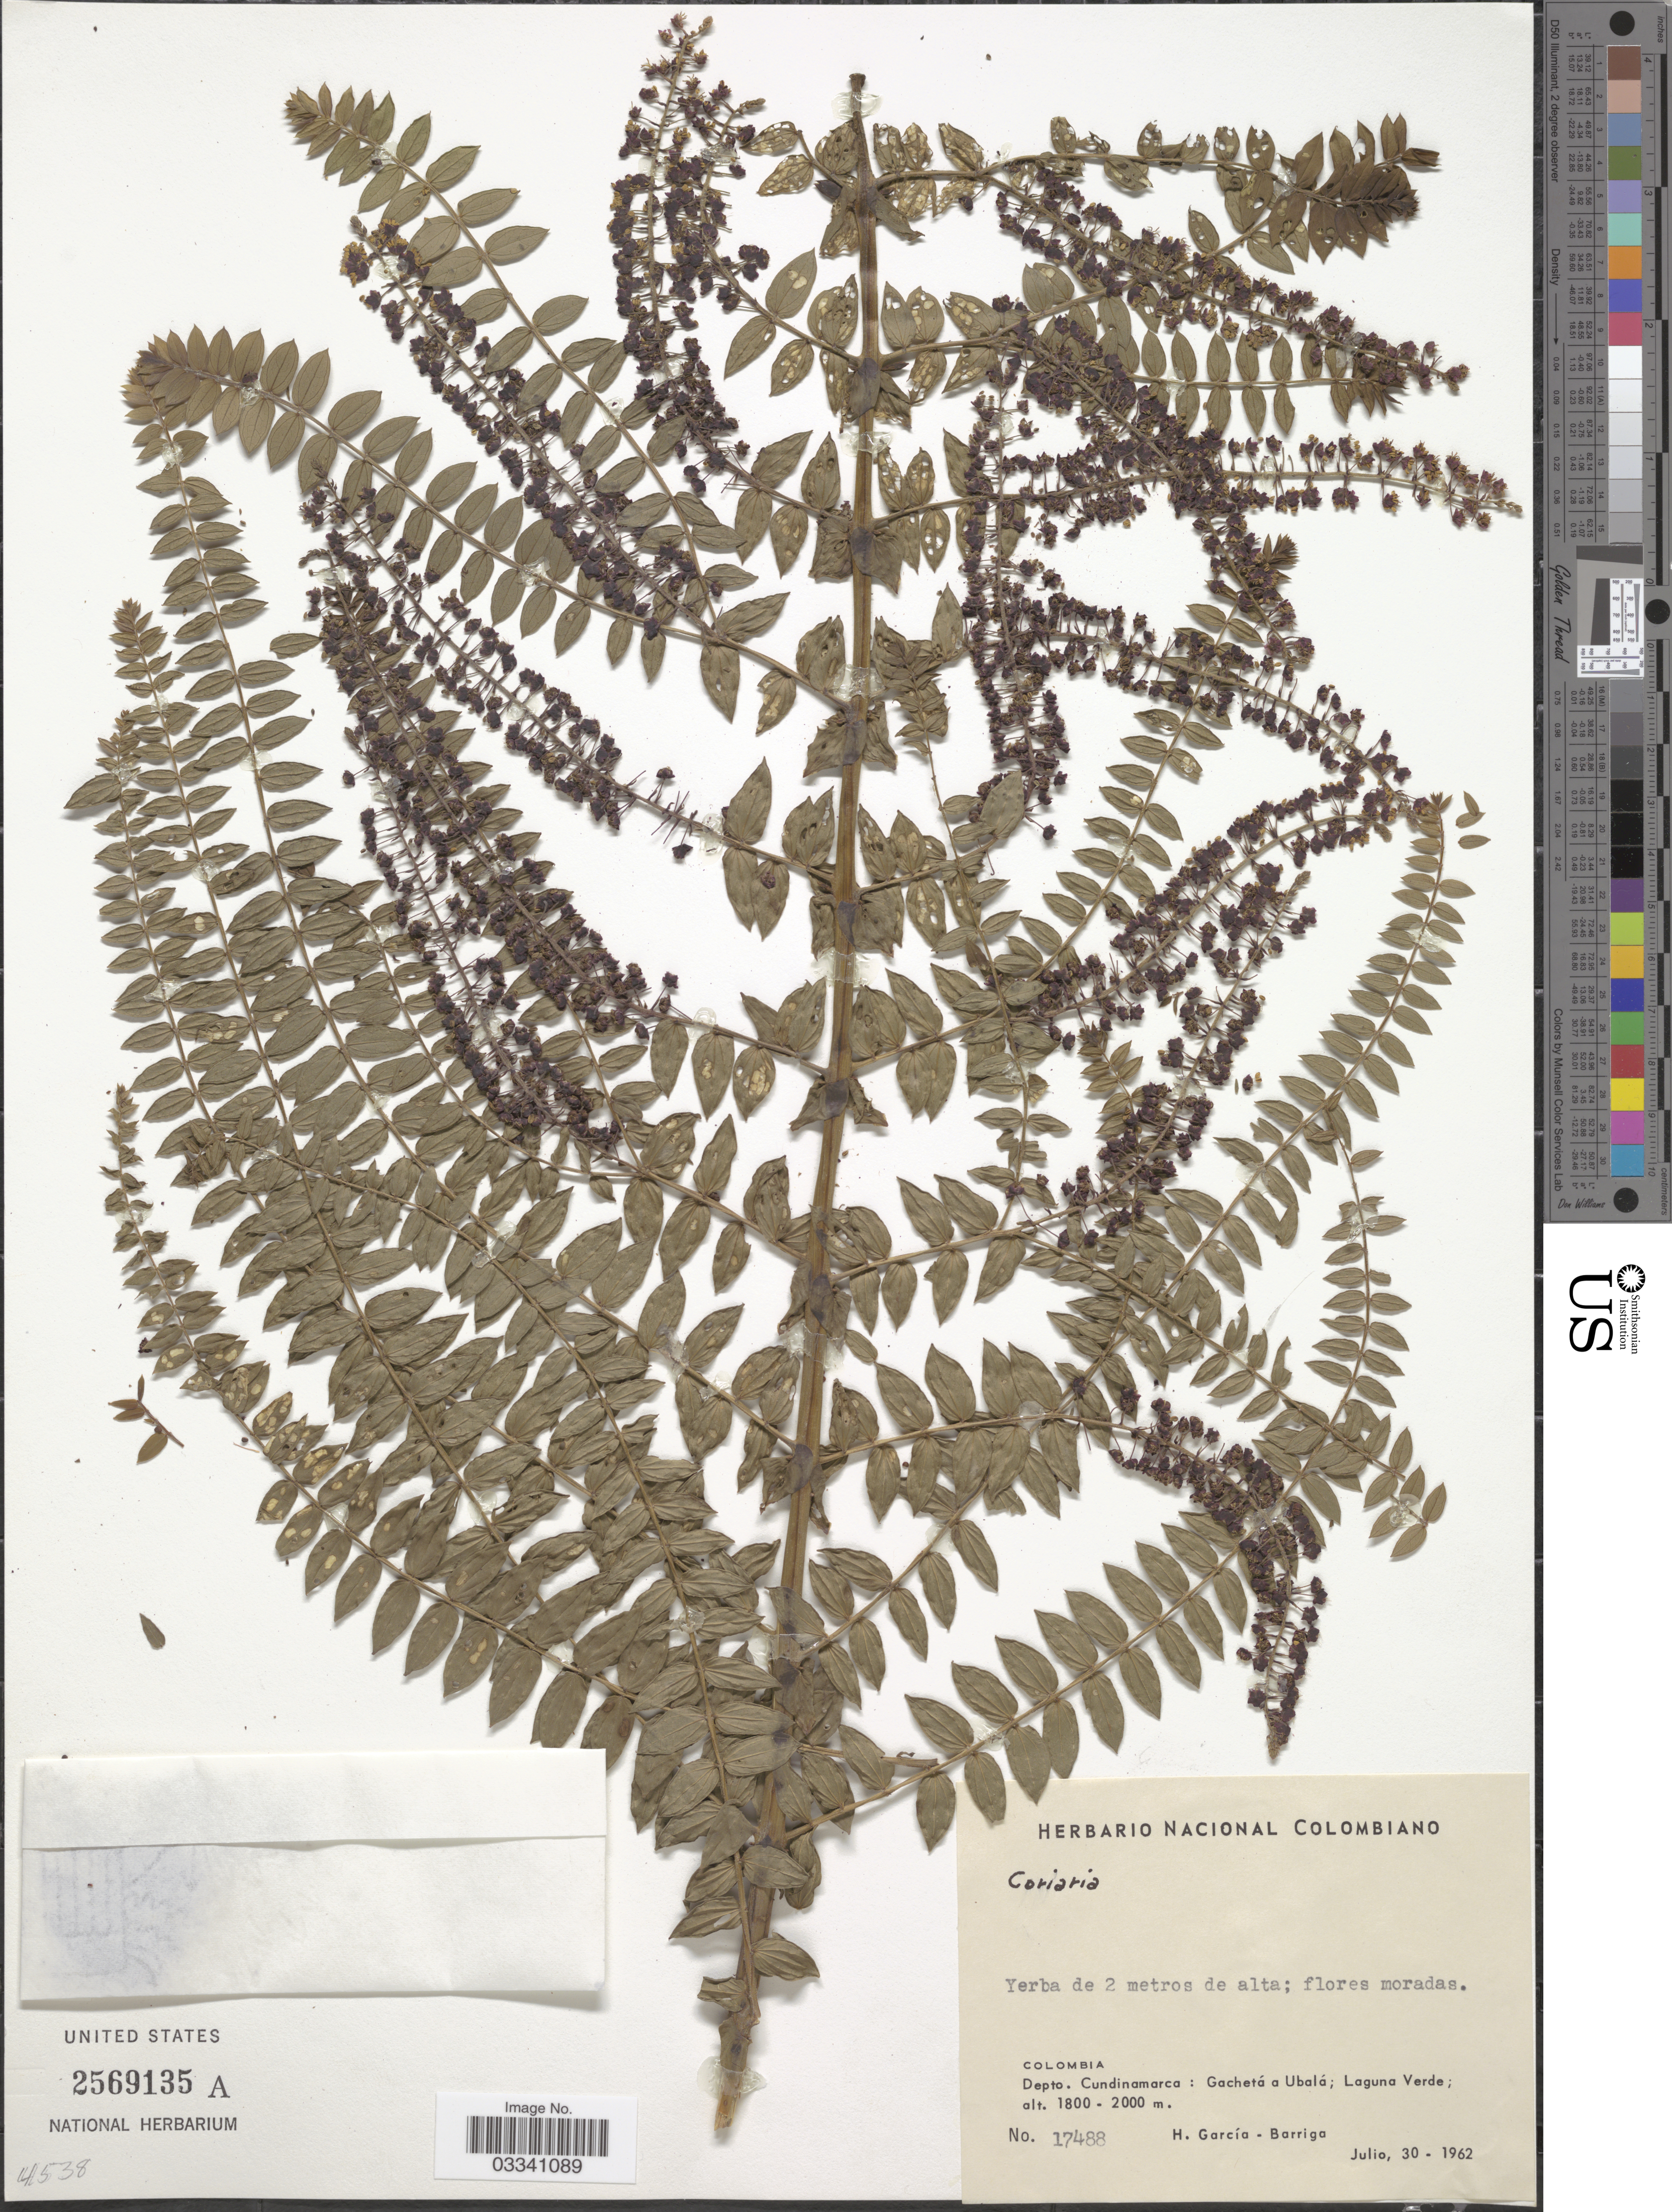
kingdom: Plantae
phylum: Tracheophyta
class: Magnoliopsida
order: Cucurbitales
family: Coriariaceae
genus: Coriaria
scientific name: Coriaria ruscifolia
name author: L.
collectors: H. García Barriga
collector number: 17488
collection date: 1962-07-30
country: Colombia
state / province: Cundinamarca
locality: Depto. Cundinamarca: Gachetá a Ubalá; Laguna Verde.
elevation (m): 1800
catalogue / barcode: US 2569135A